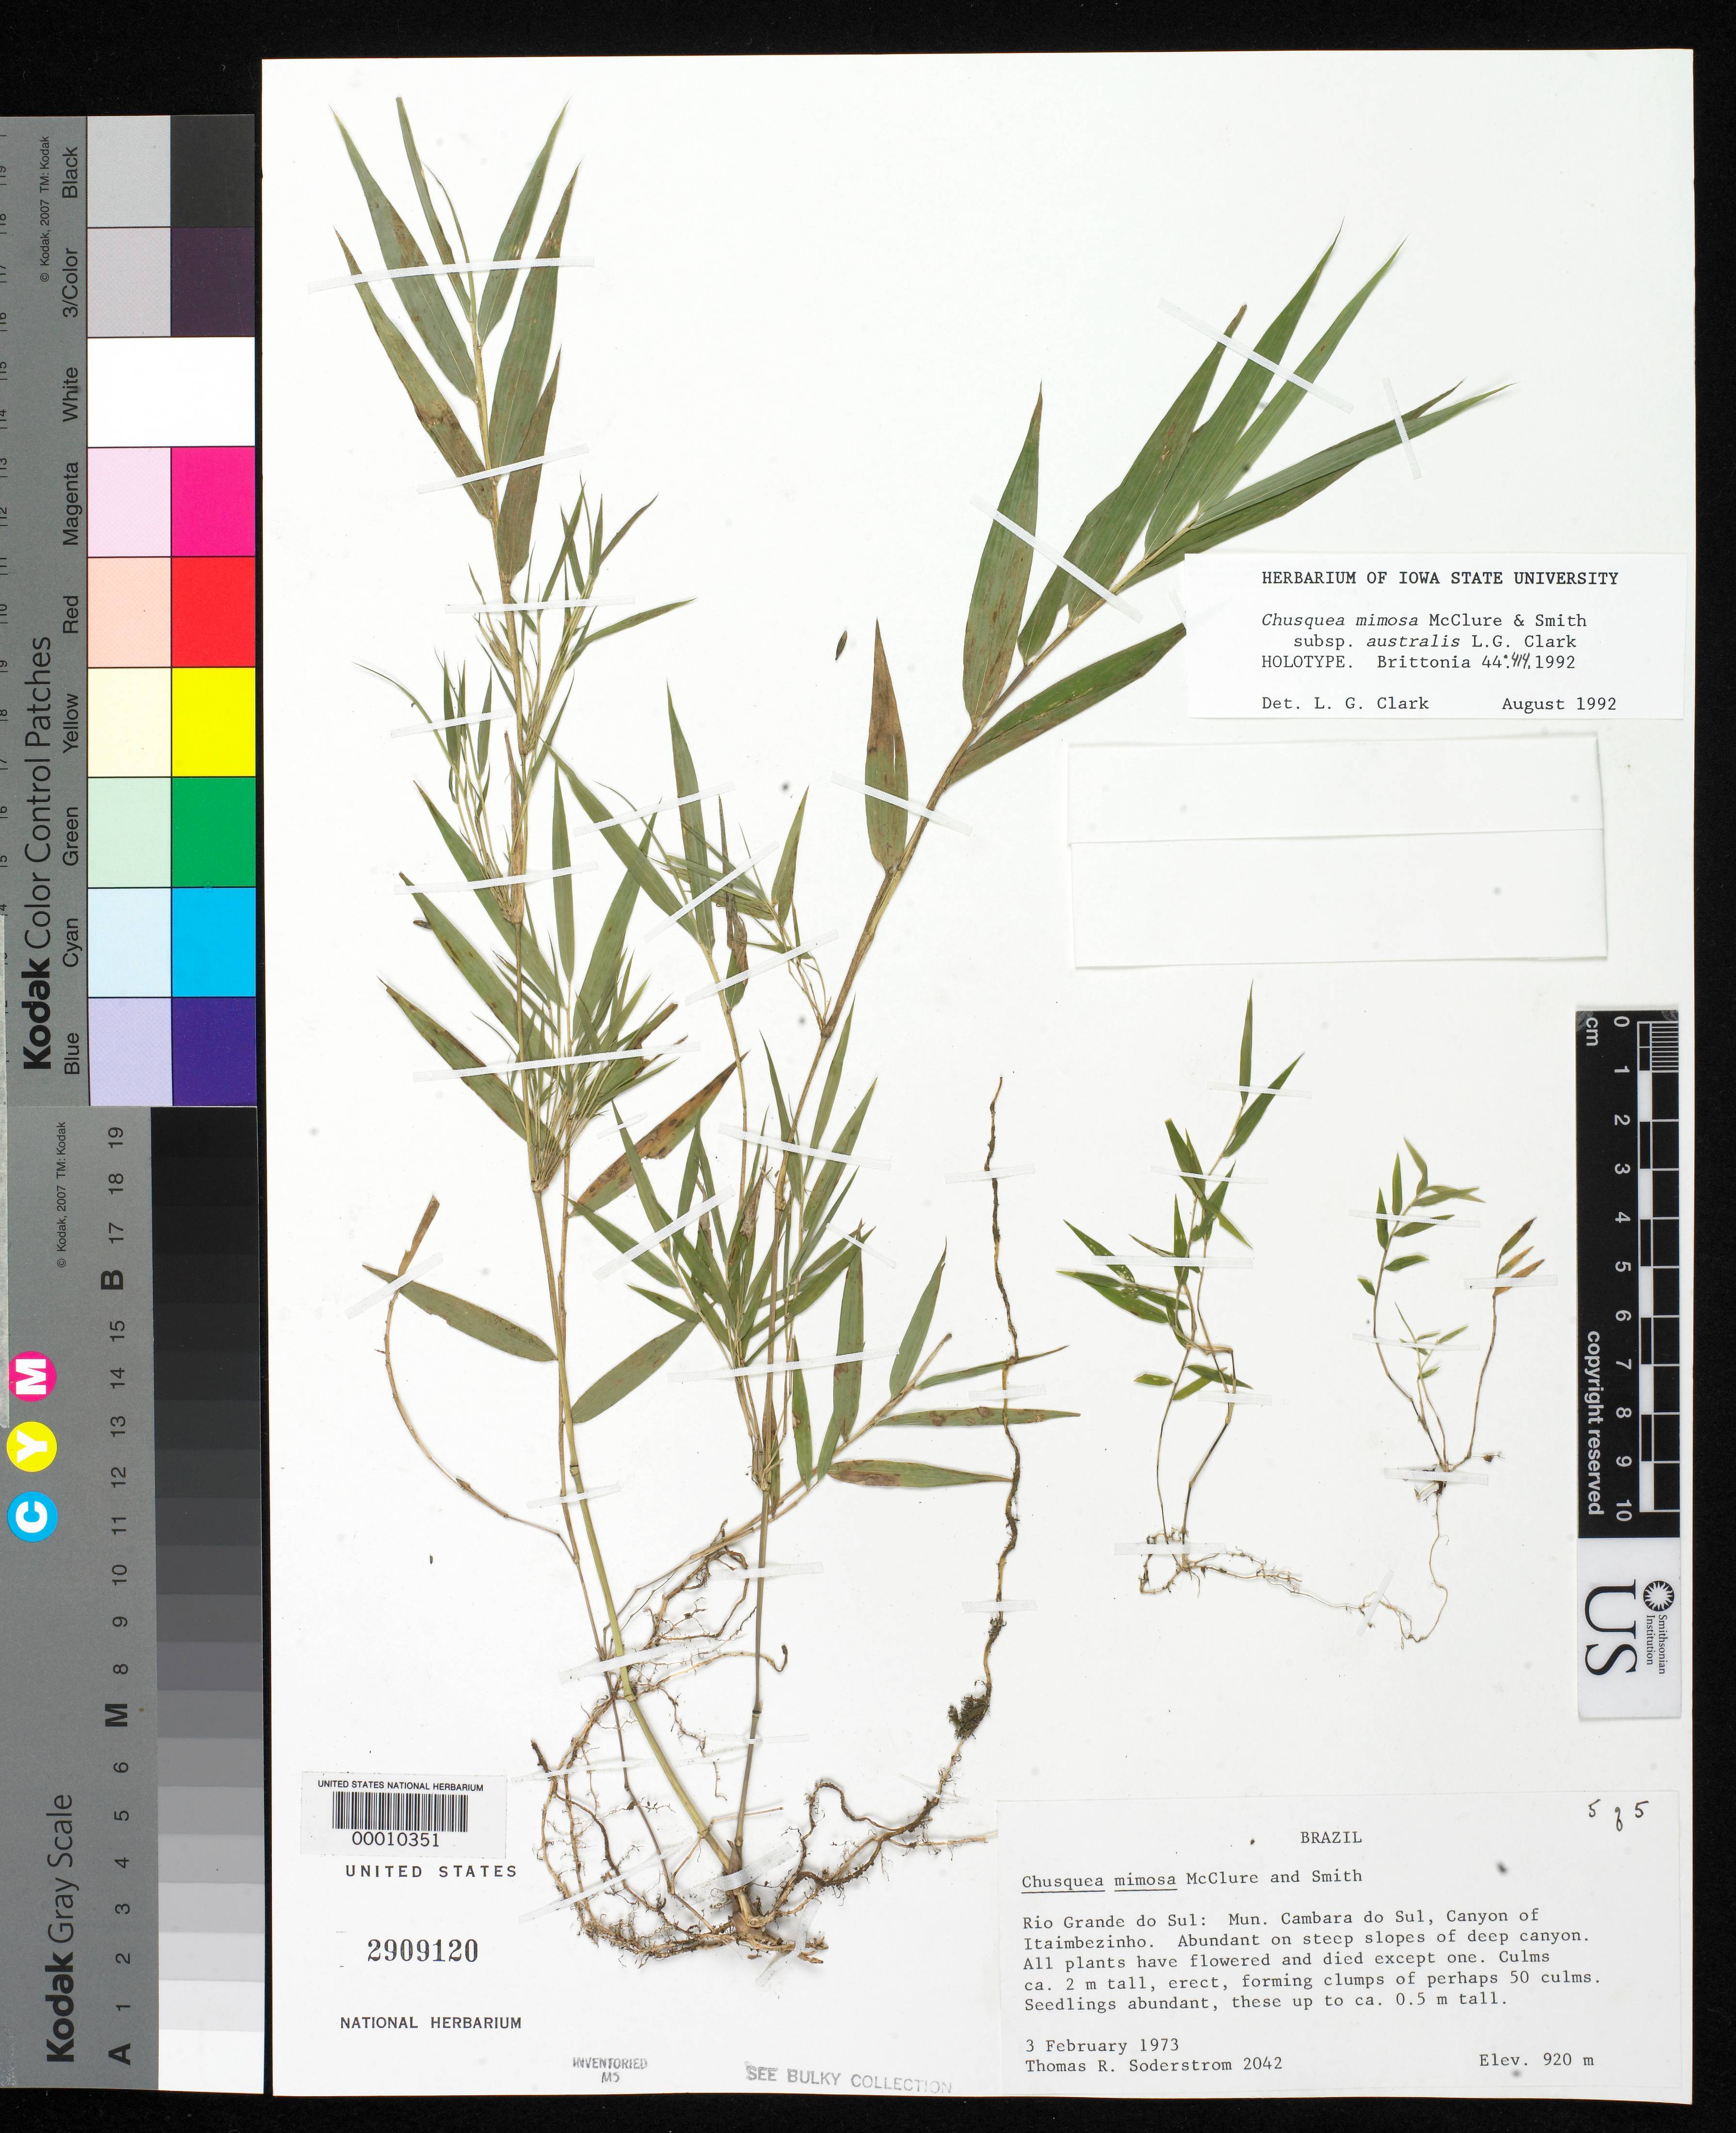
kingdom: Plantae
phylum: Tracheophyta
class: Liliopsida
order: Poales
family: Poaceae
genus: Chusquea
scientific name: Chusquea mimosa subsp. australis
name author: L.G. Clark & Londoño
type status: Holotype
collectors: T. R. Soderstrom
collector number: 2042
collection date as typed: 03 Feb 1973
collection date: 1973-02-03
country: Brazil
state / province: Rio Grande do Sul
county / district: Cambara do Sul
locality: Canyon of Itaimbezinho.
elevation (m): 920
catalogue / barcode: US 2909120